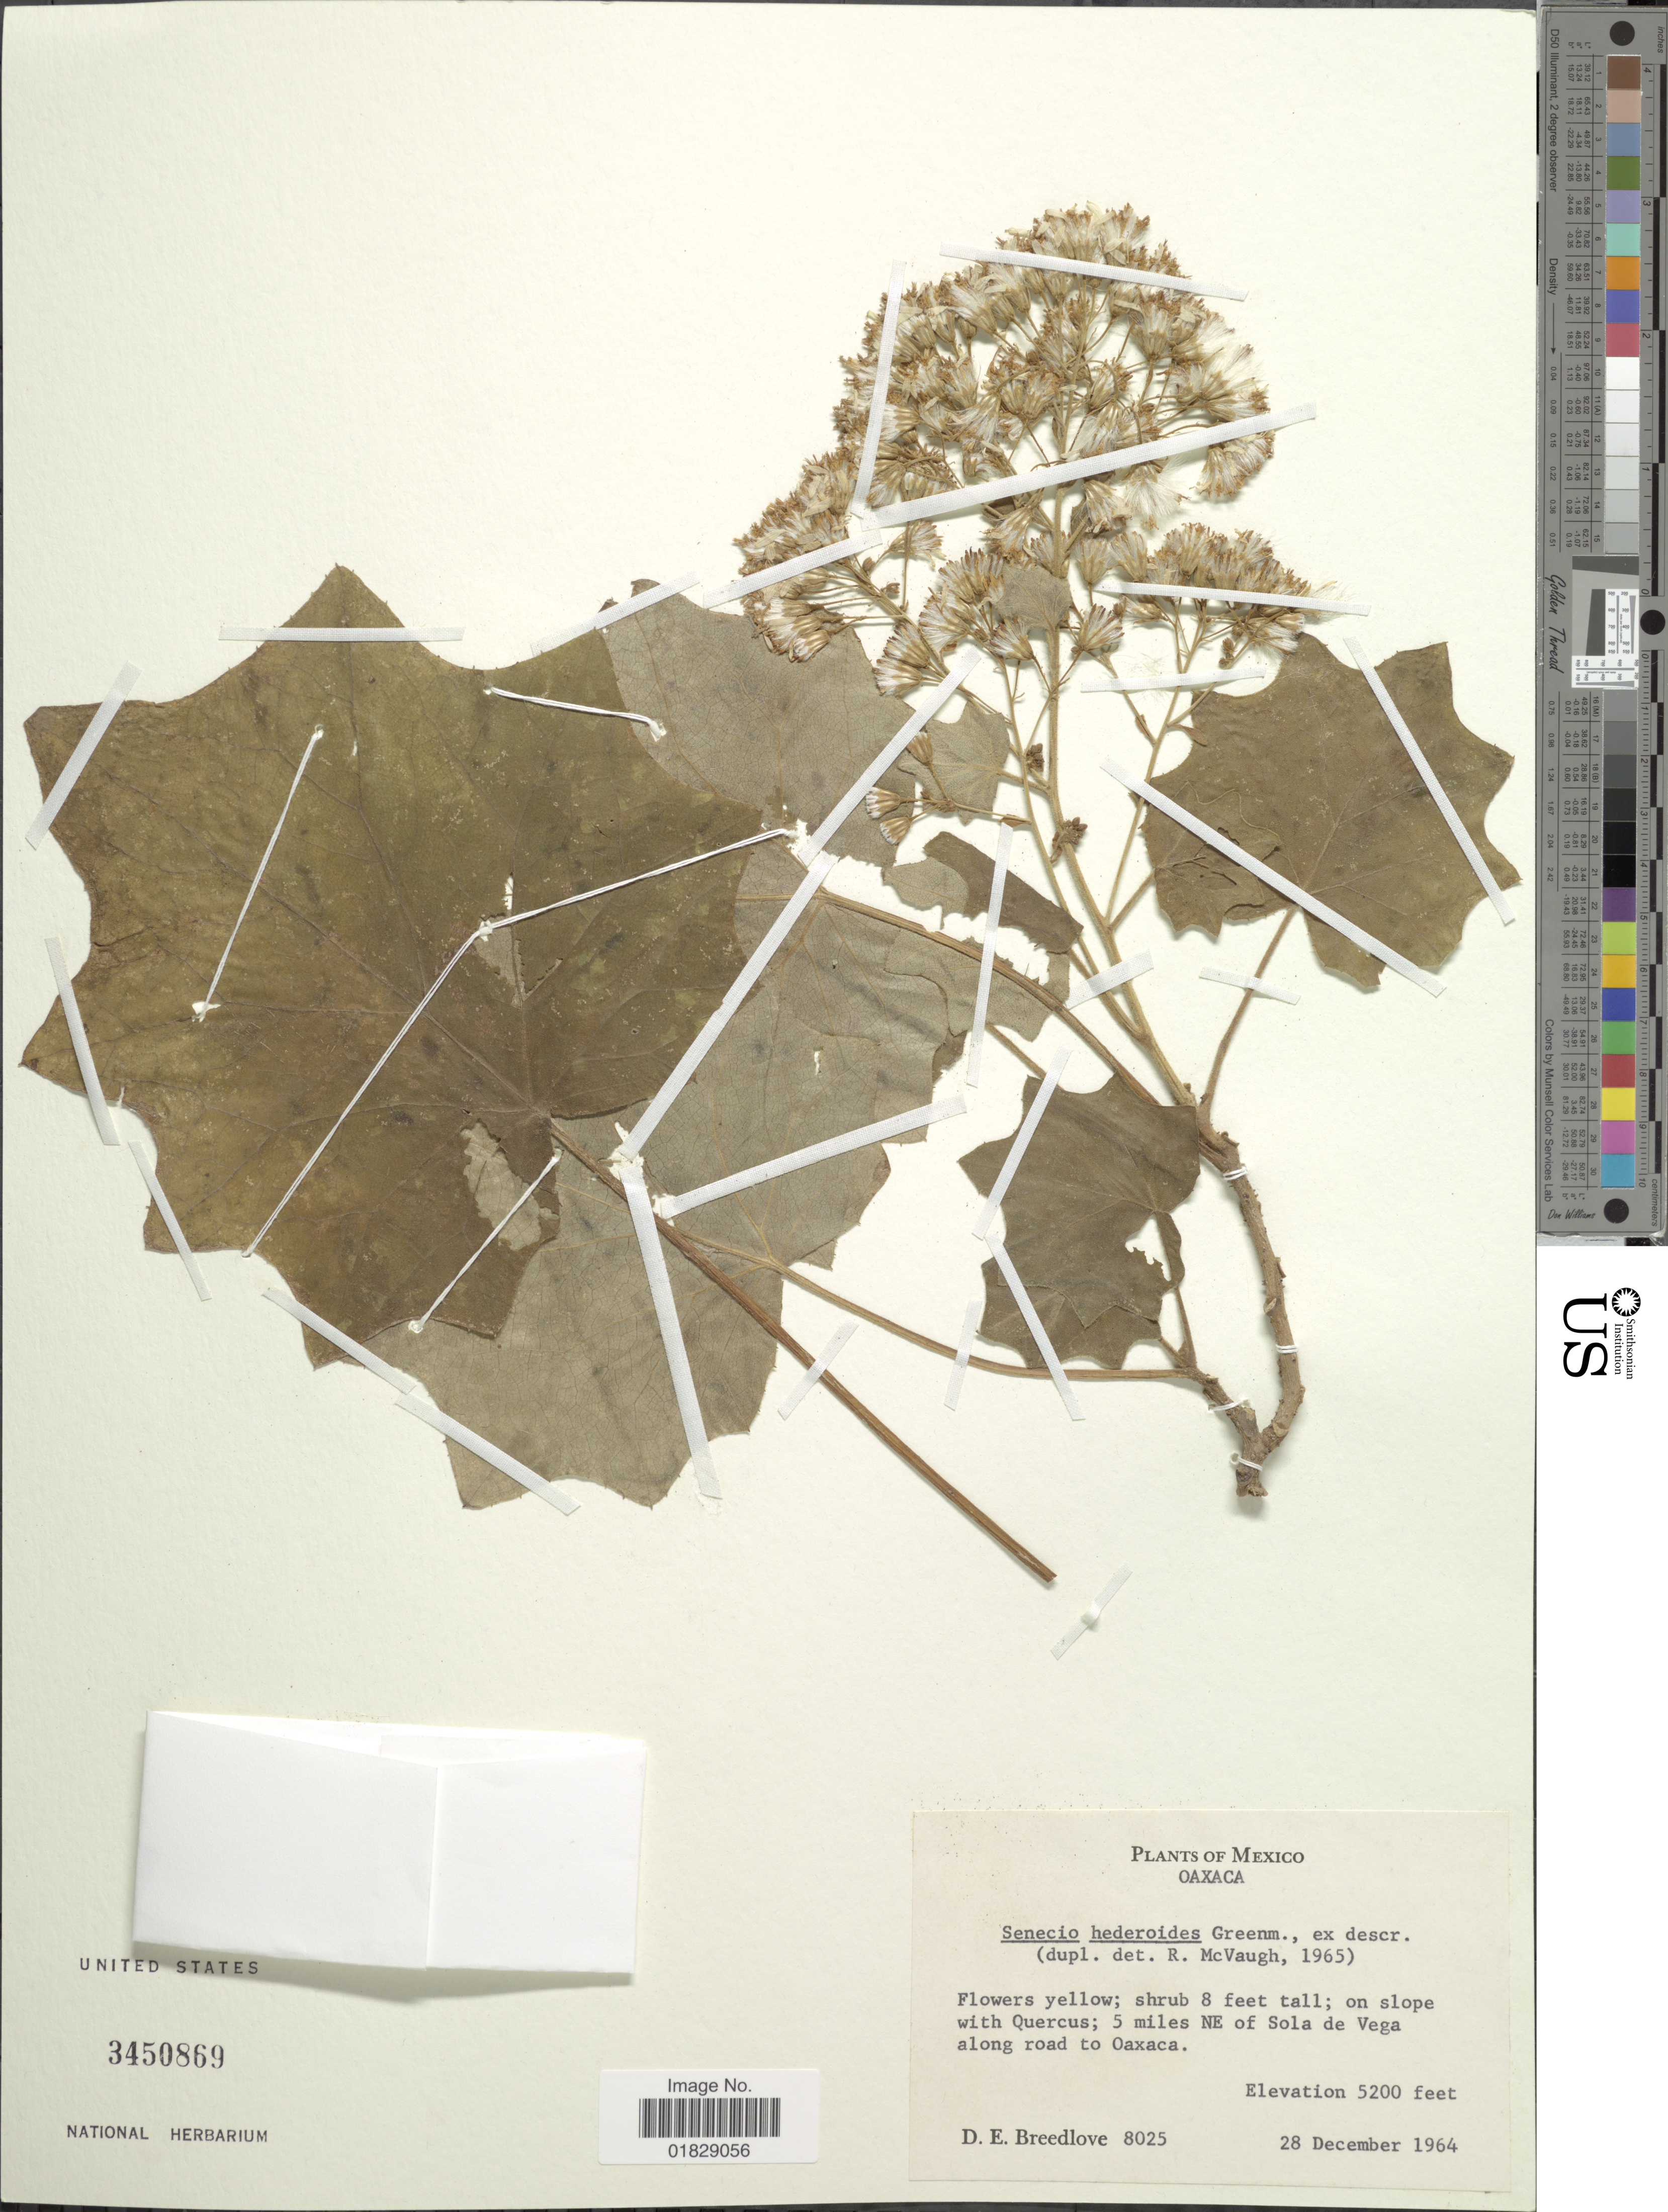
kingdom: Plantae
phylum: Tracheophyta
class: Magnoliopsida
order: Asterales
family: Asteraceae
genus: Roldana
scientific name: Roldana heteroidea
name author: (Klatt) H. Rob. & Brettell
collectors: D. E. Breedlove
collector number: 8025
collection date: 1964-12-28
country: Mexico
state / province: Oaxaca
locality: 5 miles NE of Sola de Vega along road to Oaxaca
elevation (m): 1585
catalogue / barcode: US 3450869